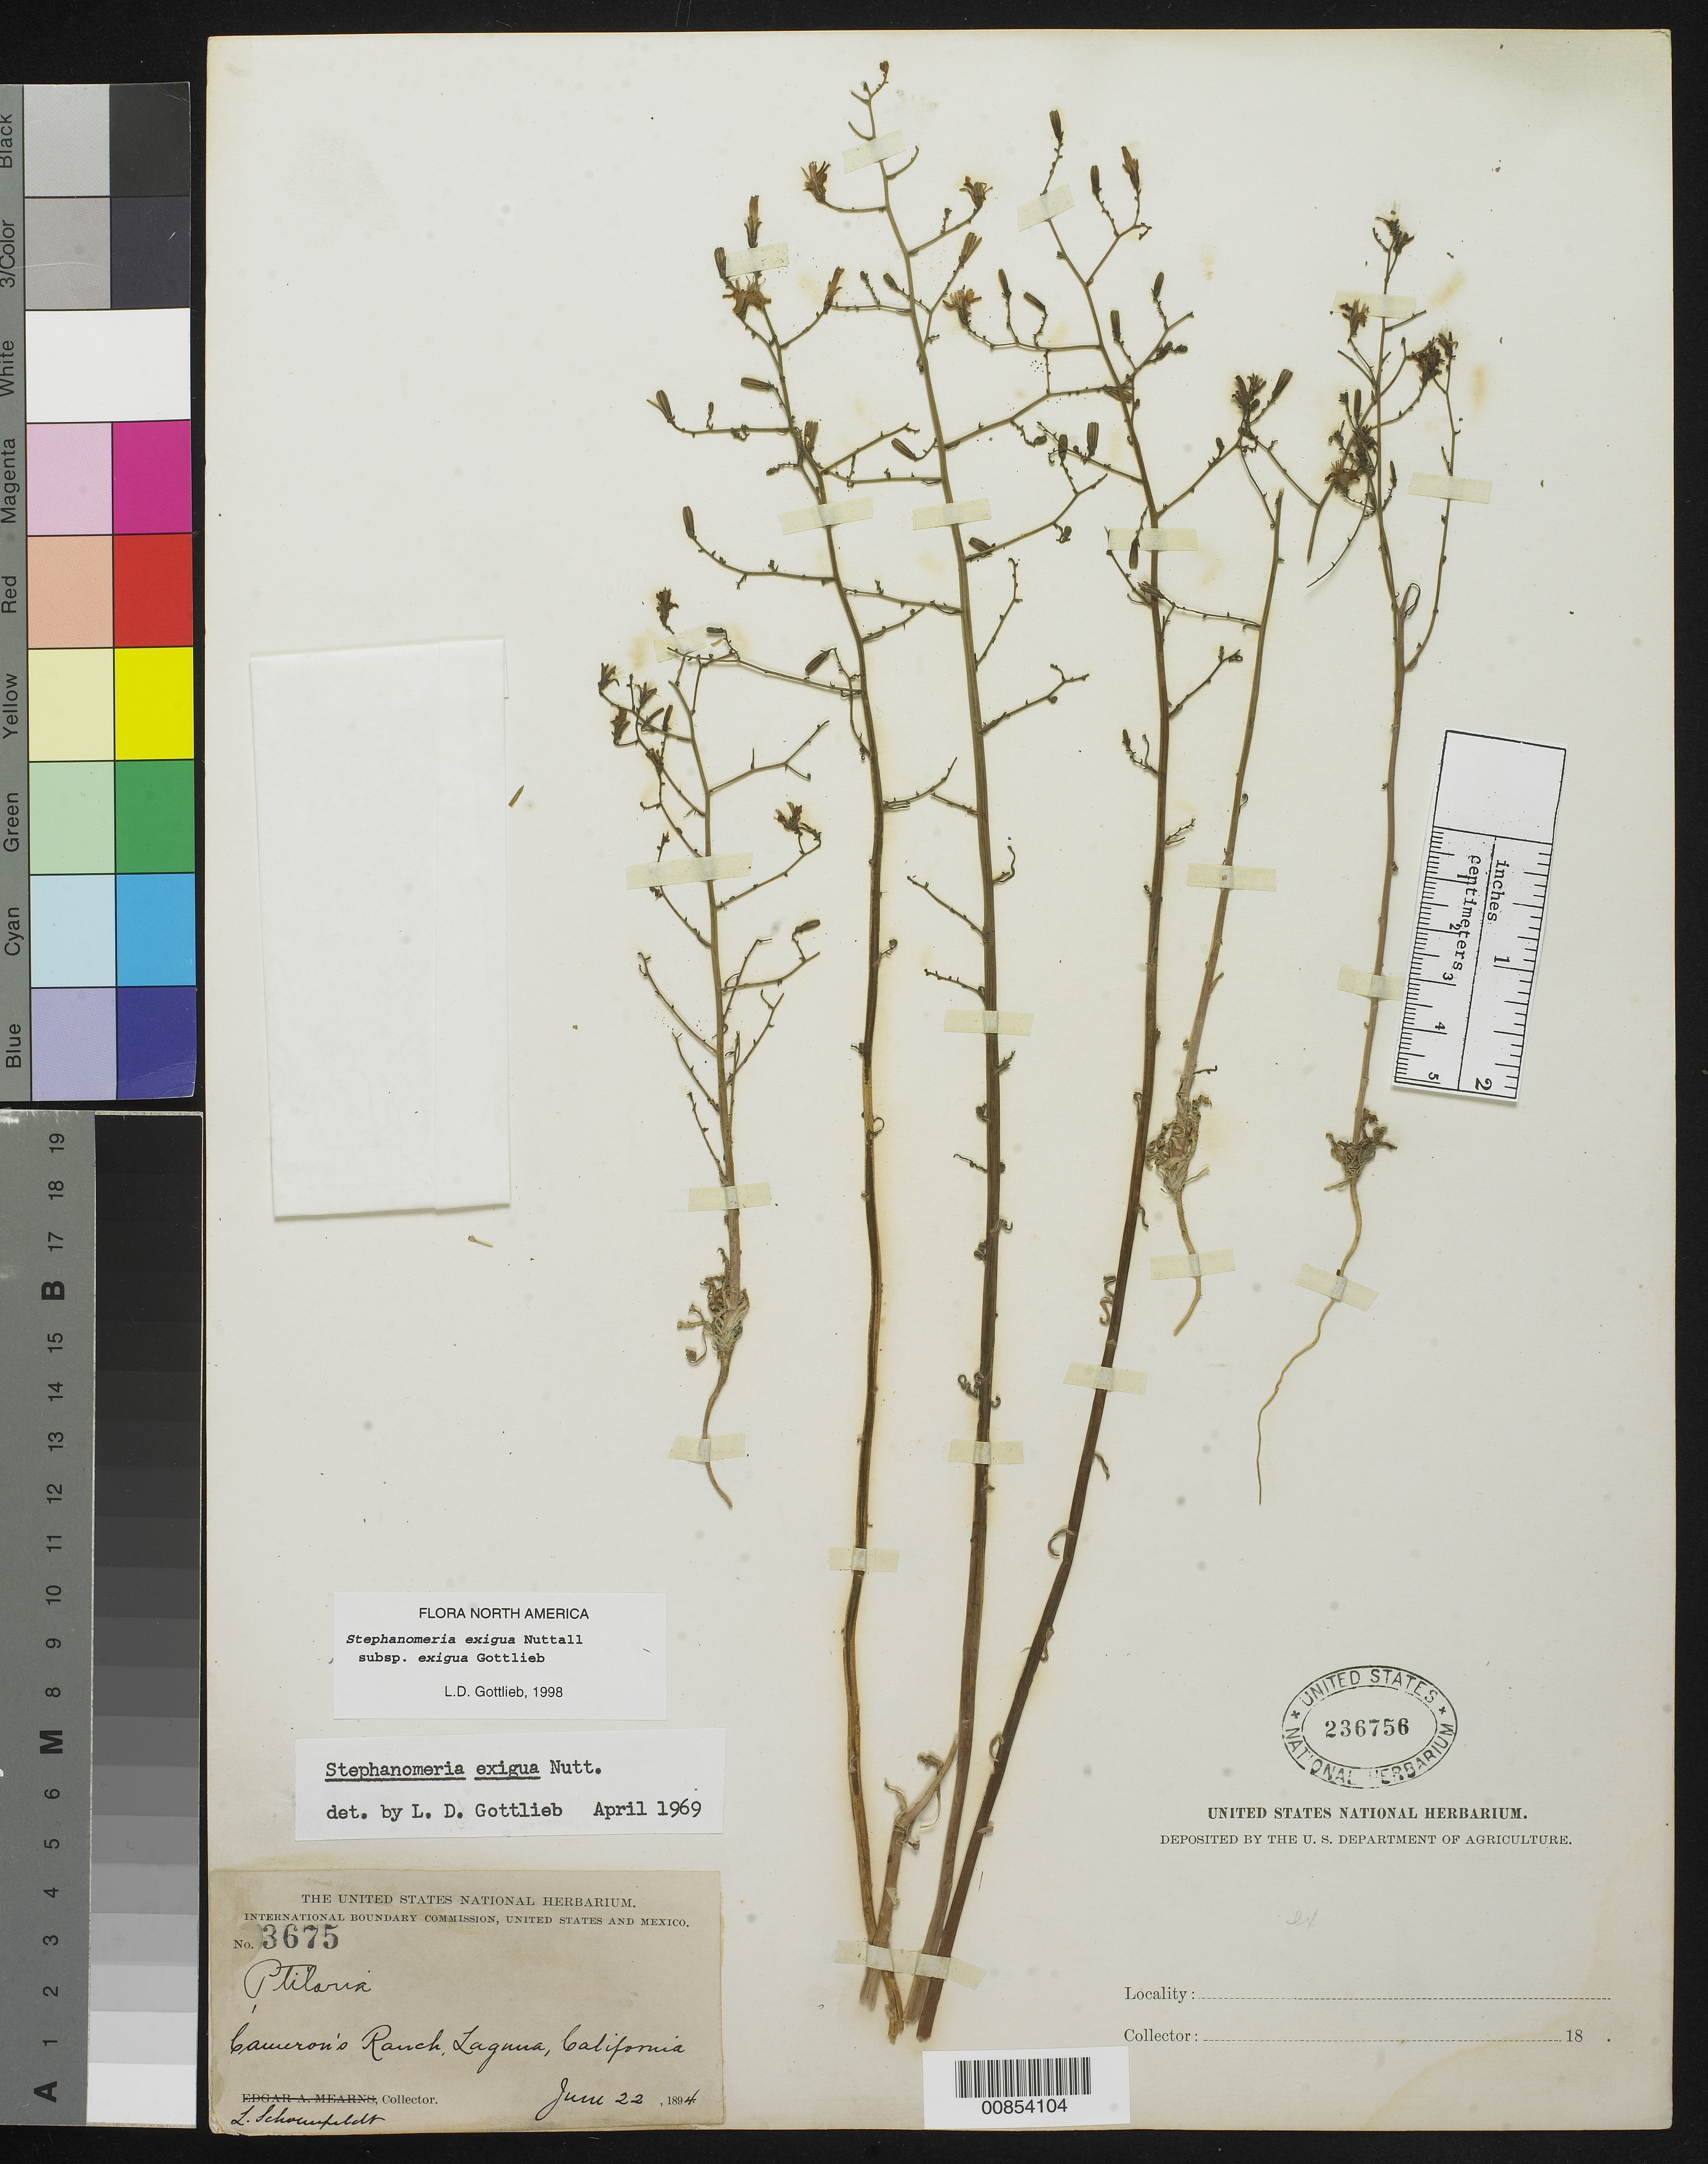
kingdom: Plantae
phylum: Tracheophyta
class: Magnoliopsida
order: Asterales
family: Asteraceae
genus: Stephanomeria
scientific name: Stephanomeria exigua subsp. exigua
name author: Nutt.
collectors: L. Schoenfeldt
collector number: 3675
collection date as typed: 22 Jun 1894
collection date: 1894-06-22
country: United States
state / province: California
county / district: Orange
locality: Cameron's Ranch, Laguna, California.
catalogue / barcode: US 236756